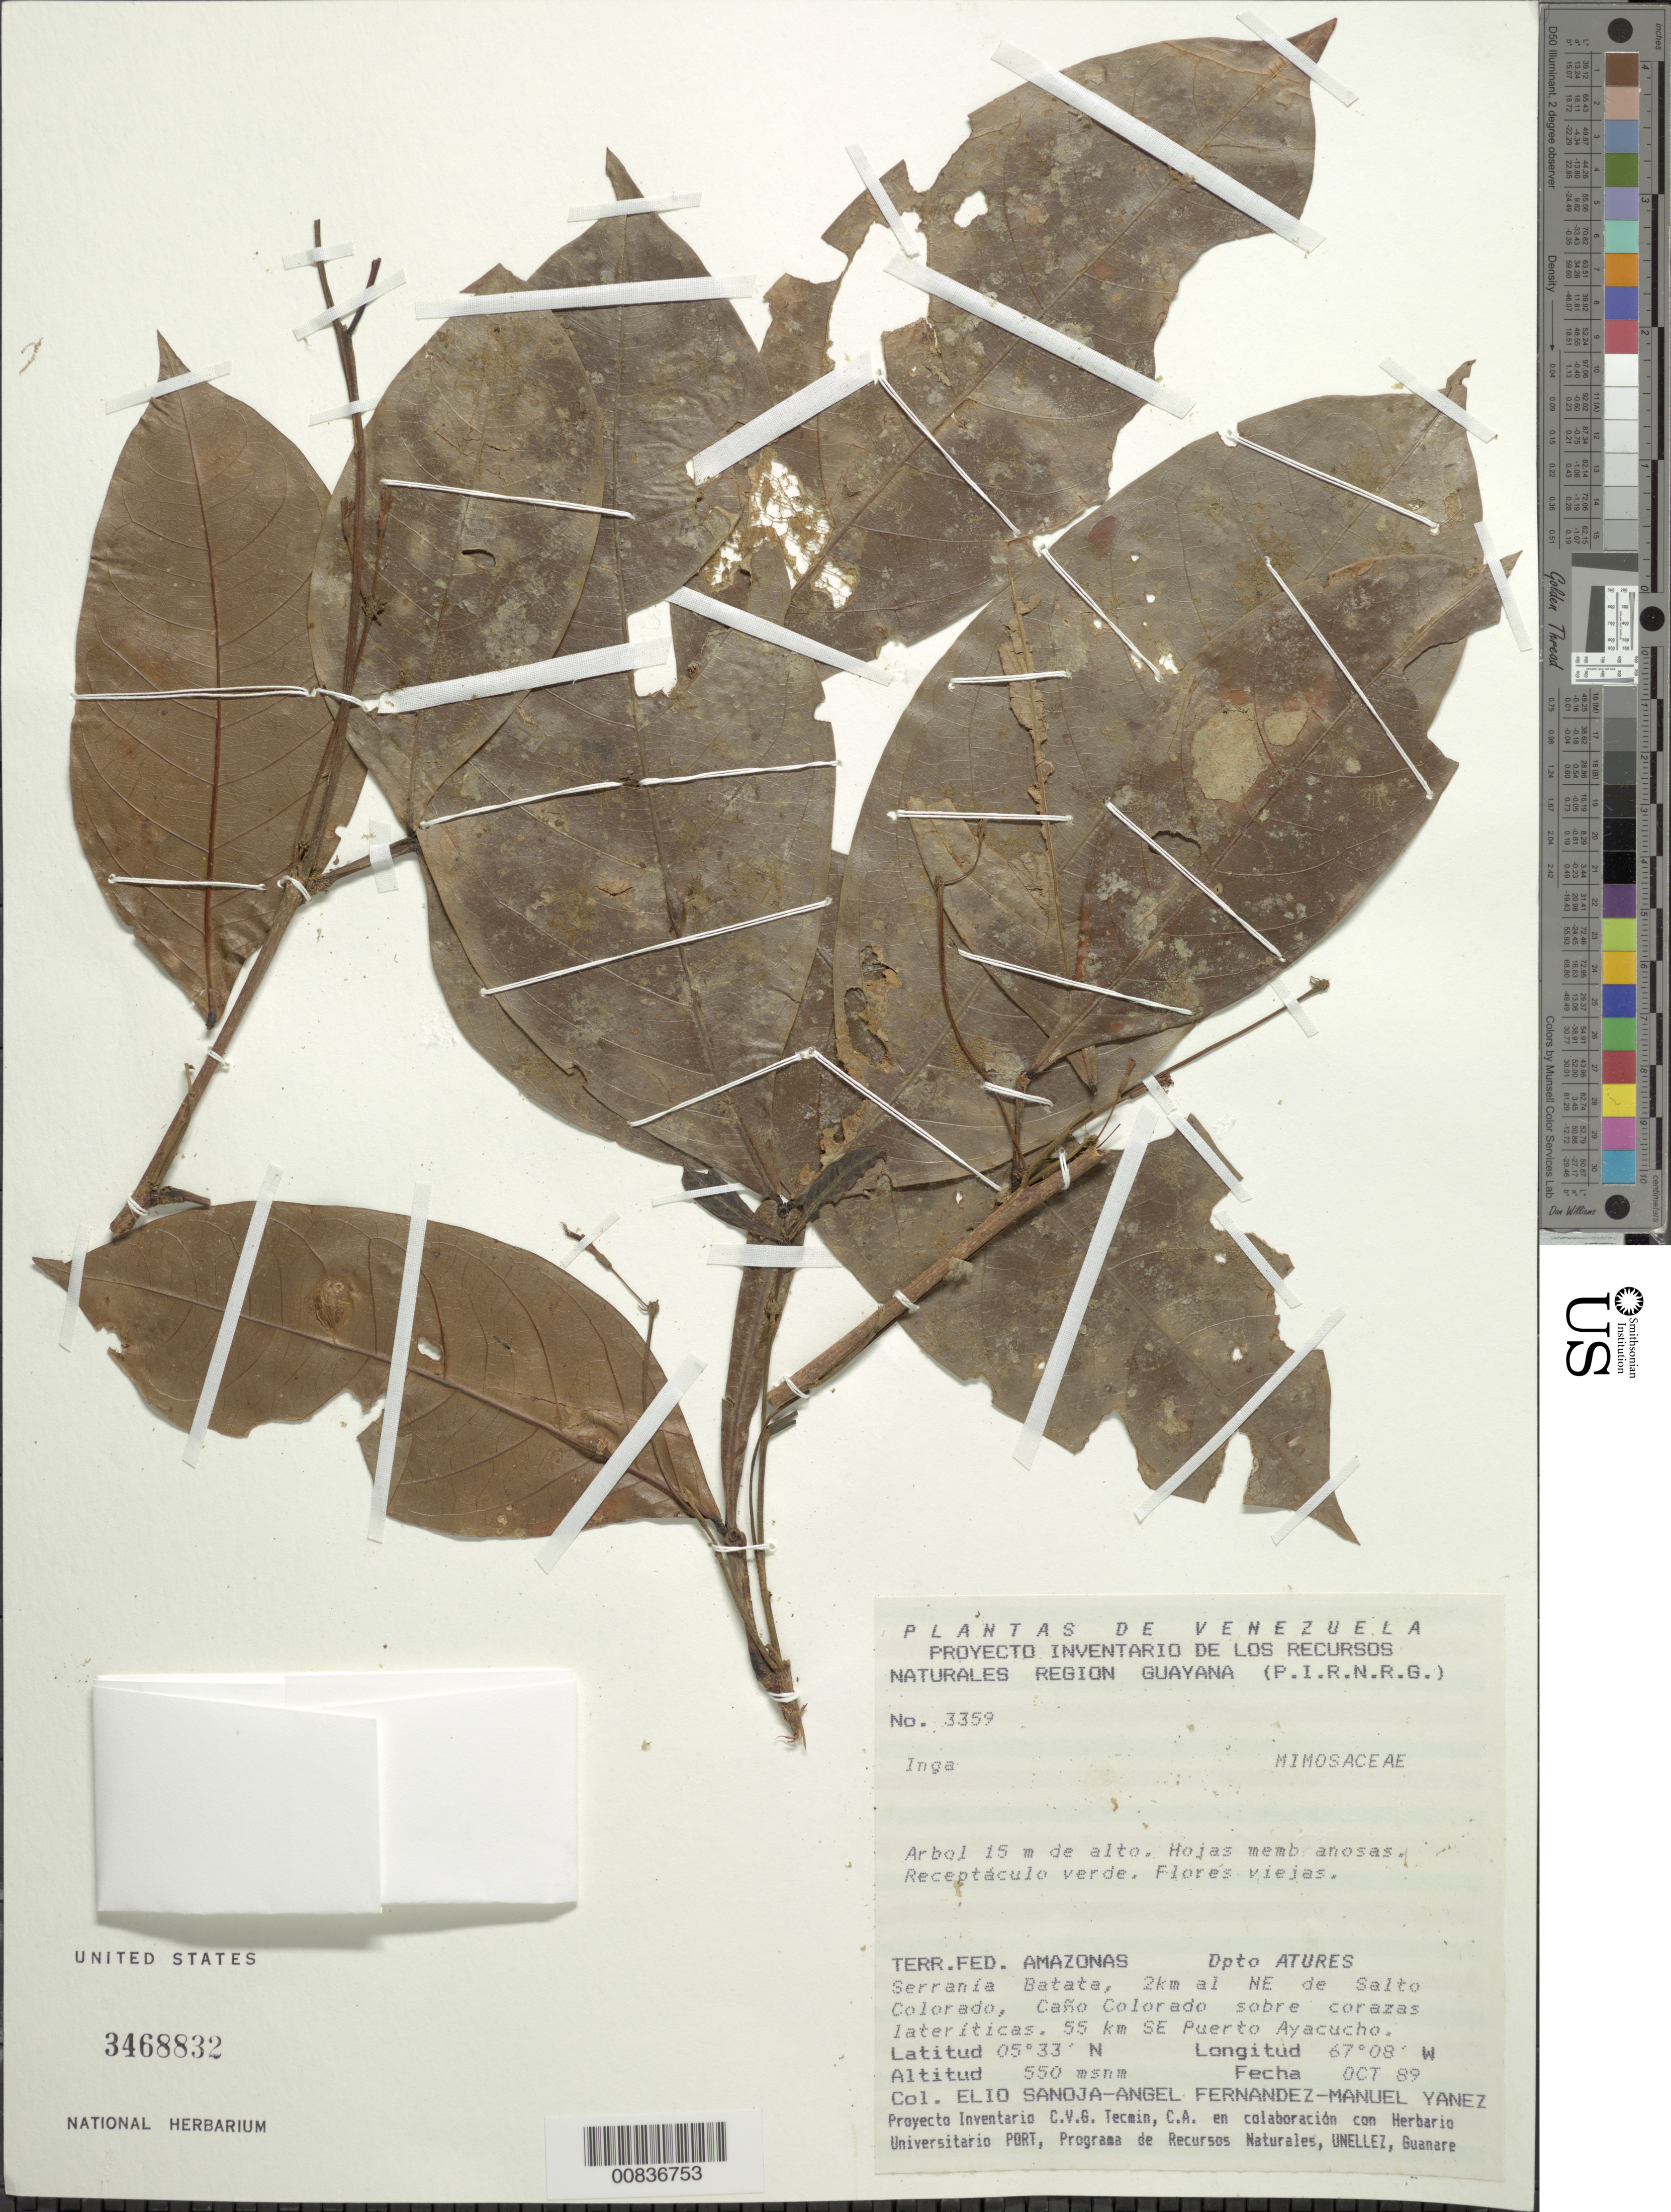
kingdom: Plantae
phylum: Tracheophyta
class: Magnoliopsida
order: Fabales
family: Fabaceae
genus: Inga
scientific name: Inga sp.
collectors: E. Sanoja, A. Fernandez & M. Yanez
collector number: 3359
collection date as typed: Oct-89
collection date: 1989-10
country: Venezuela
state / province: Amazonas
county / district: Atures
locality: Serrania Batata, 2 km NE de Salto Colorado, Caño Colorado, 55 km SE Puerto Ayacucho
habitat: Sobre corazas lateríticas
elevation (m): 550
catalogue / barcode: US 3468832